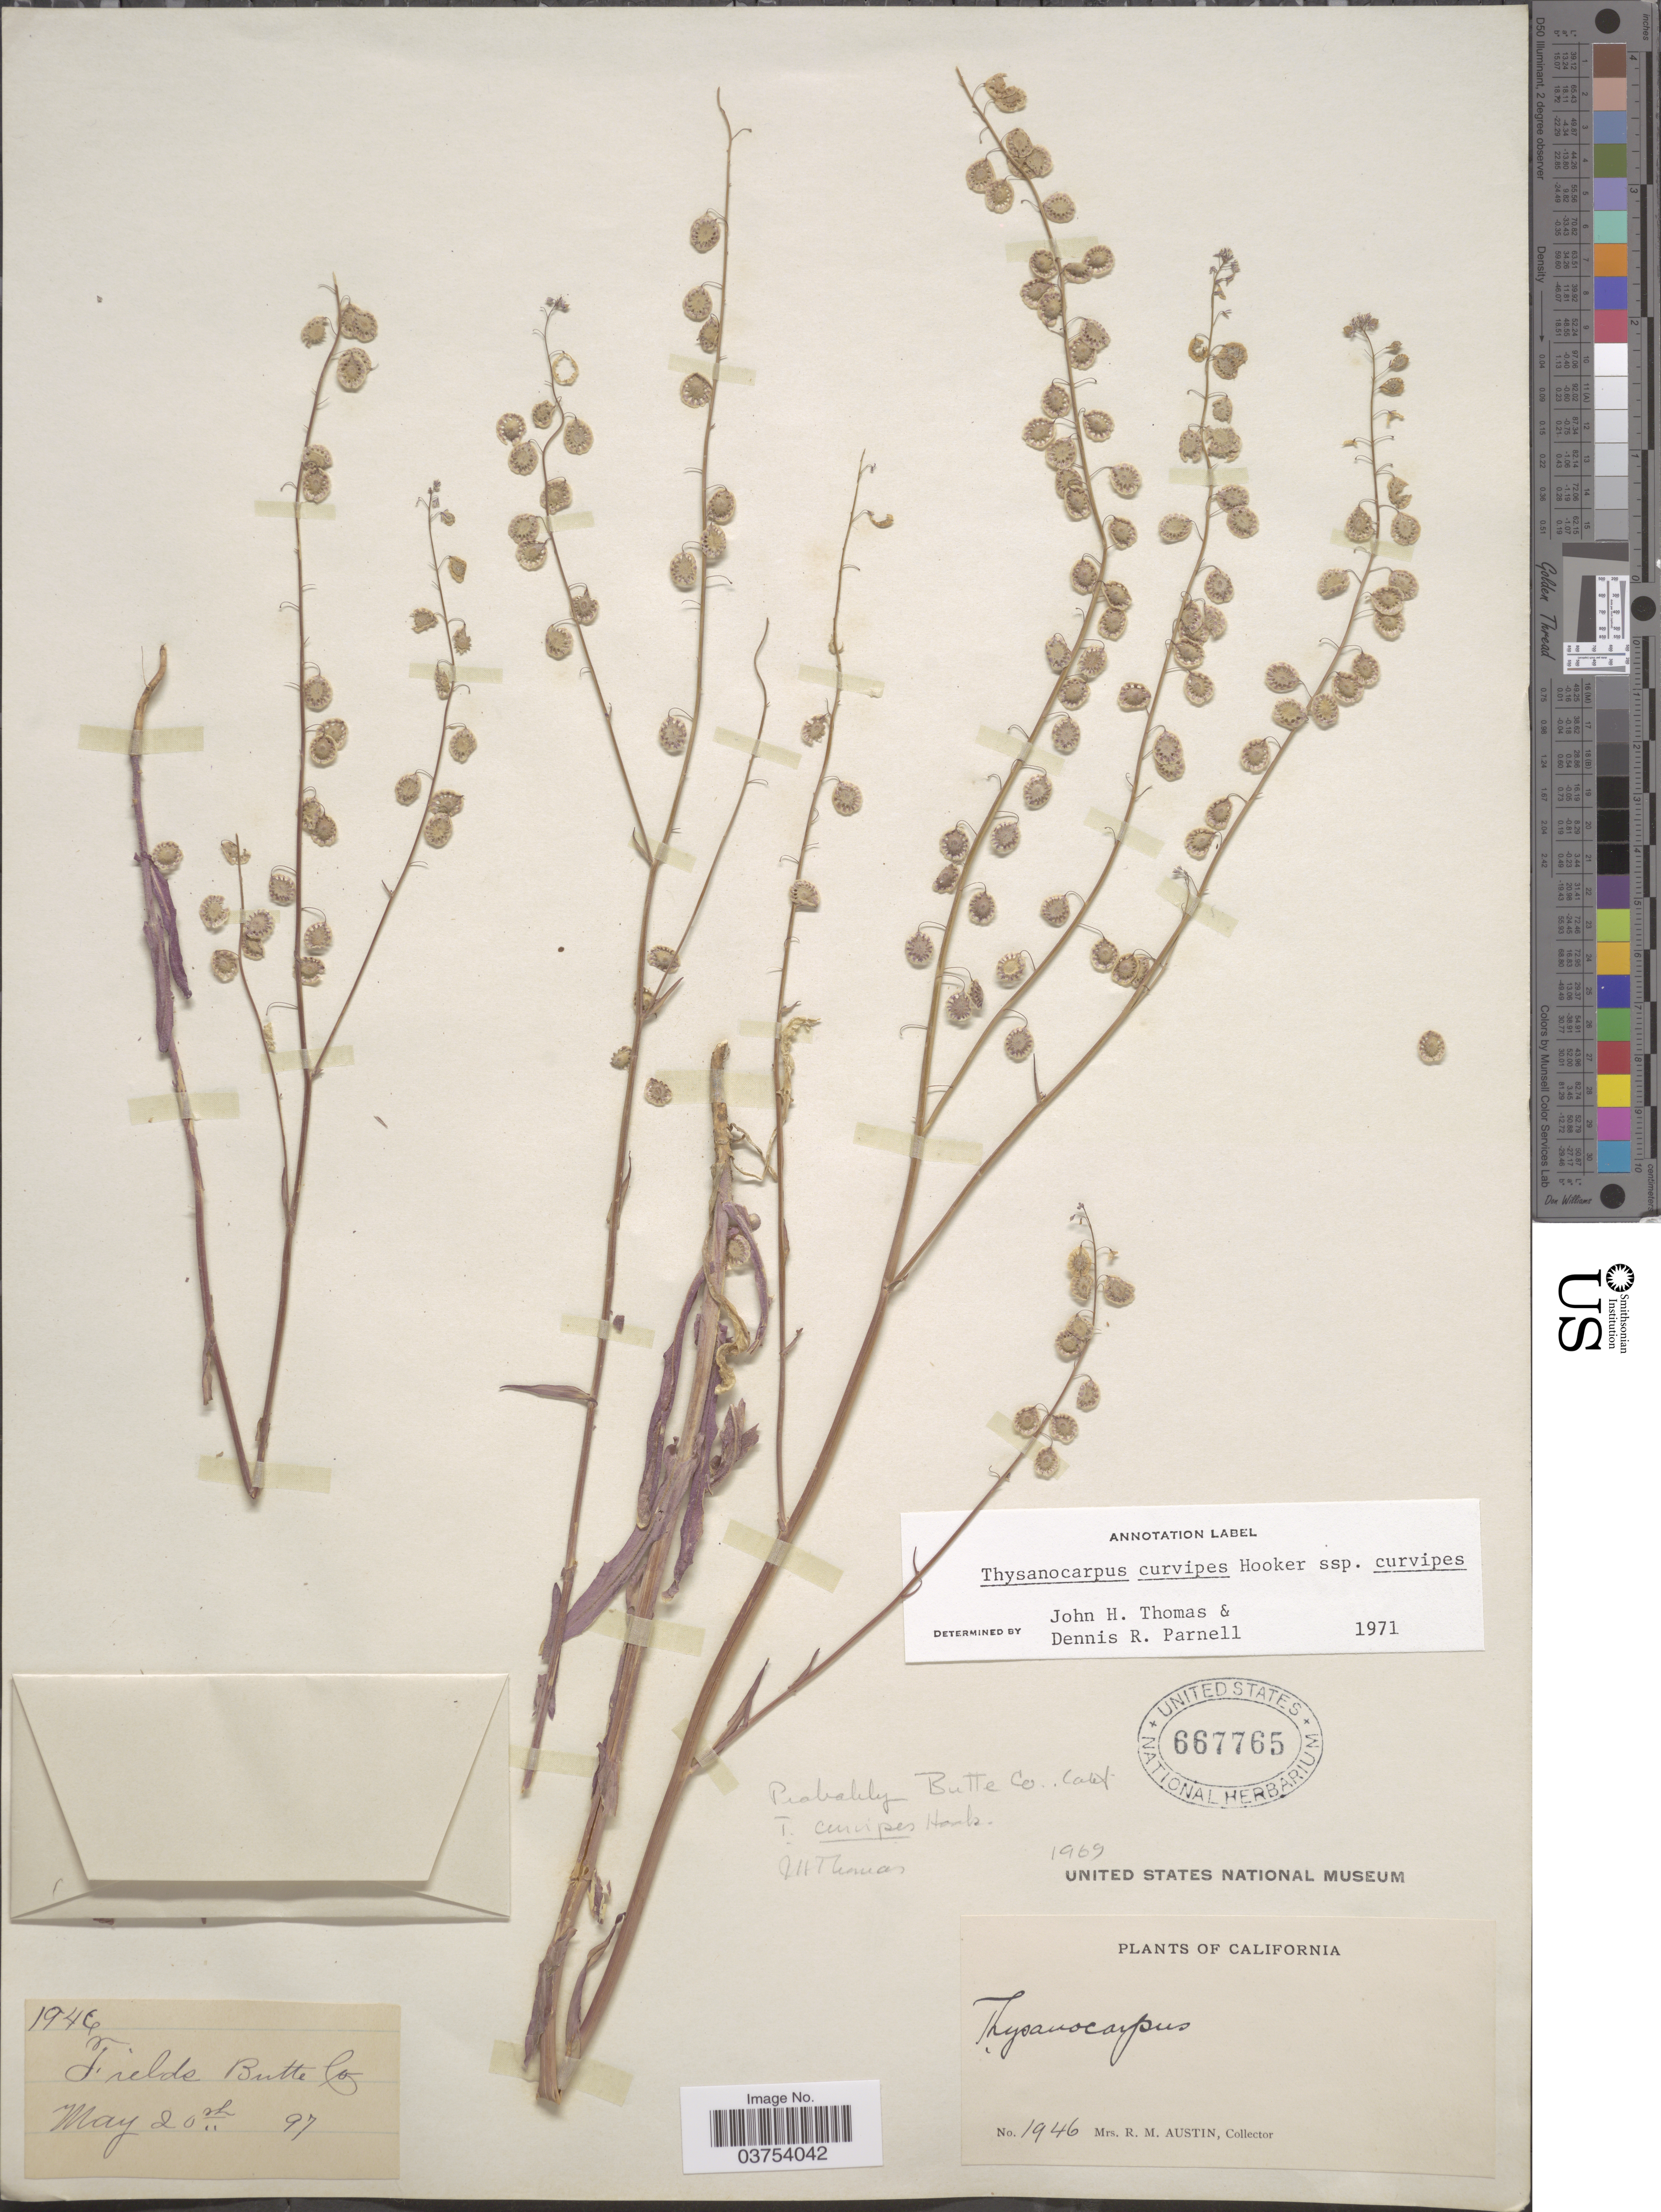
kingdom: Plantae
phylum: Tracheophyta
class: Magnoliopsida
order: Brassicales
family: Brassicaceae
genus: Thysanocarpus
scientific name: Thysanocarpus curvipes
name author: Hook.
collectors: R. Austin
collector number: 1946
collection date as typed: Transcribed d/m/y: 20/5/97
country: United States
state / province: California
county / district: Butte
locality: Probably Butte Co. Fields Butte Co.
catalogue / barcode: US 667765